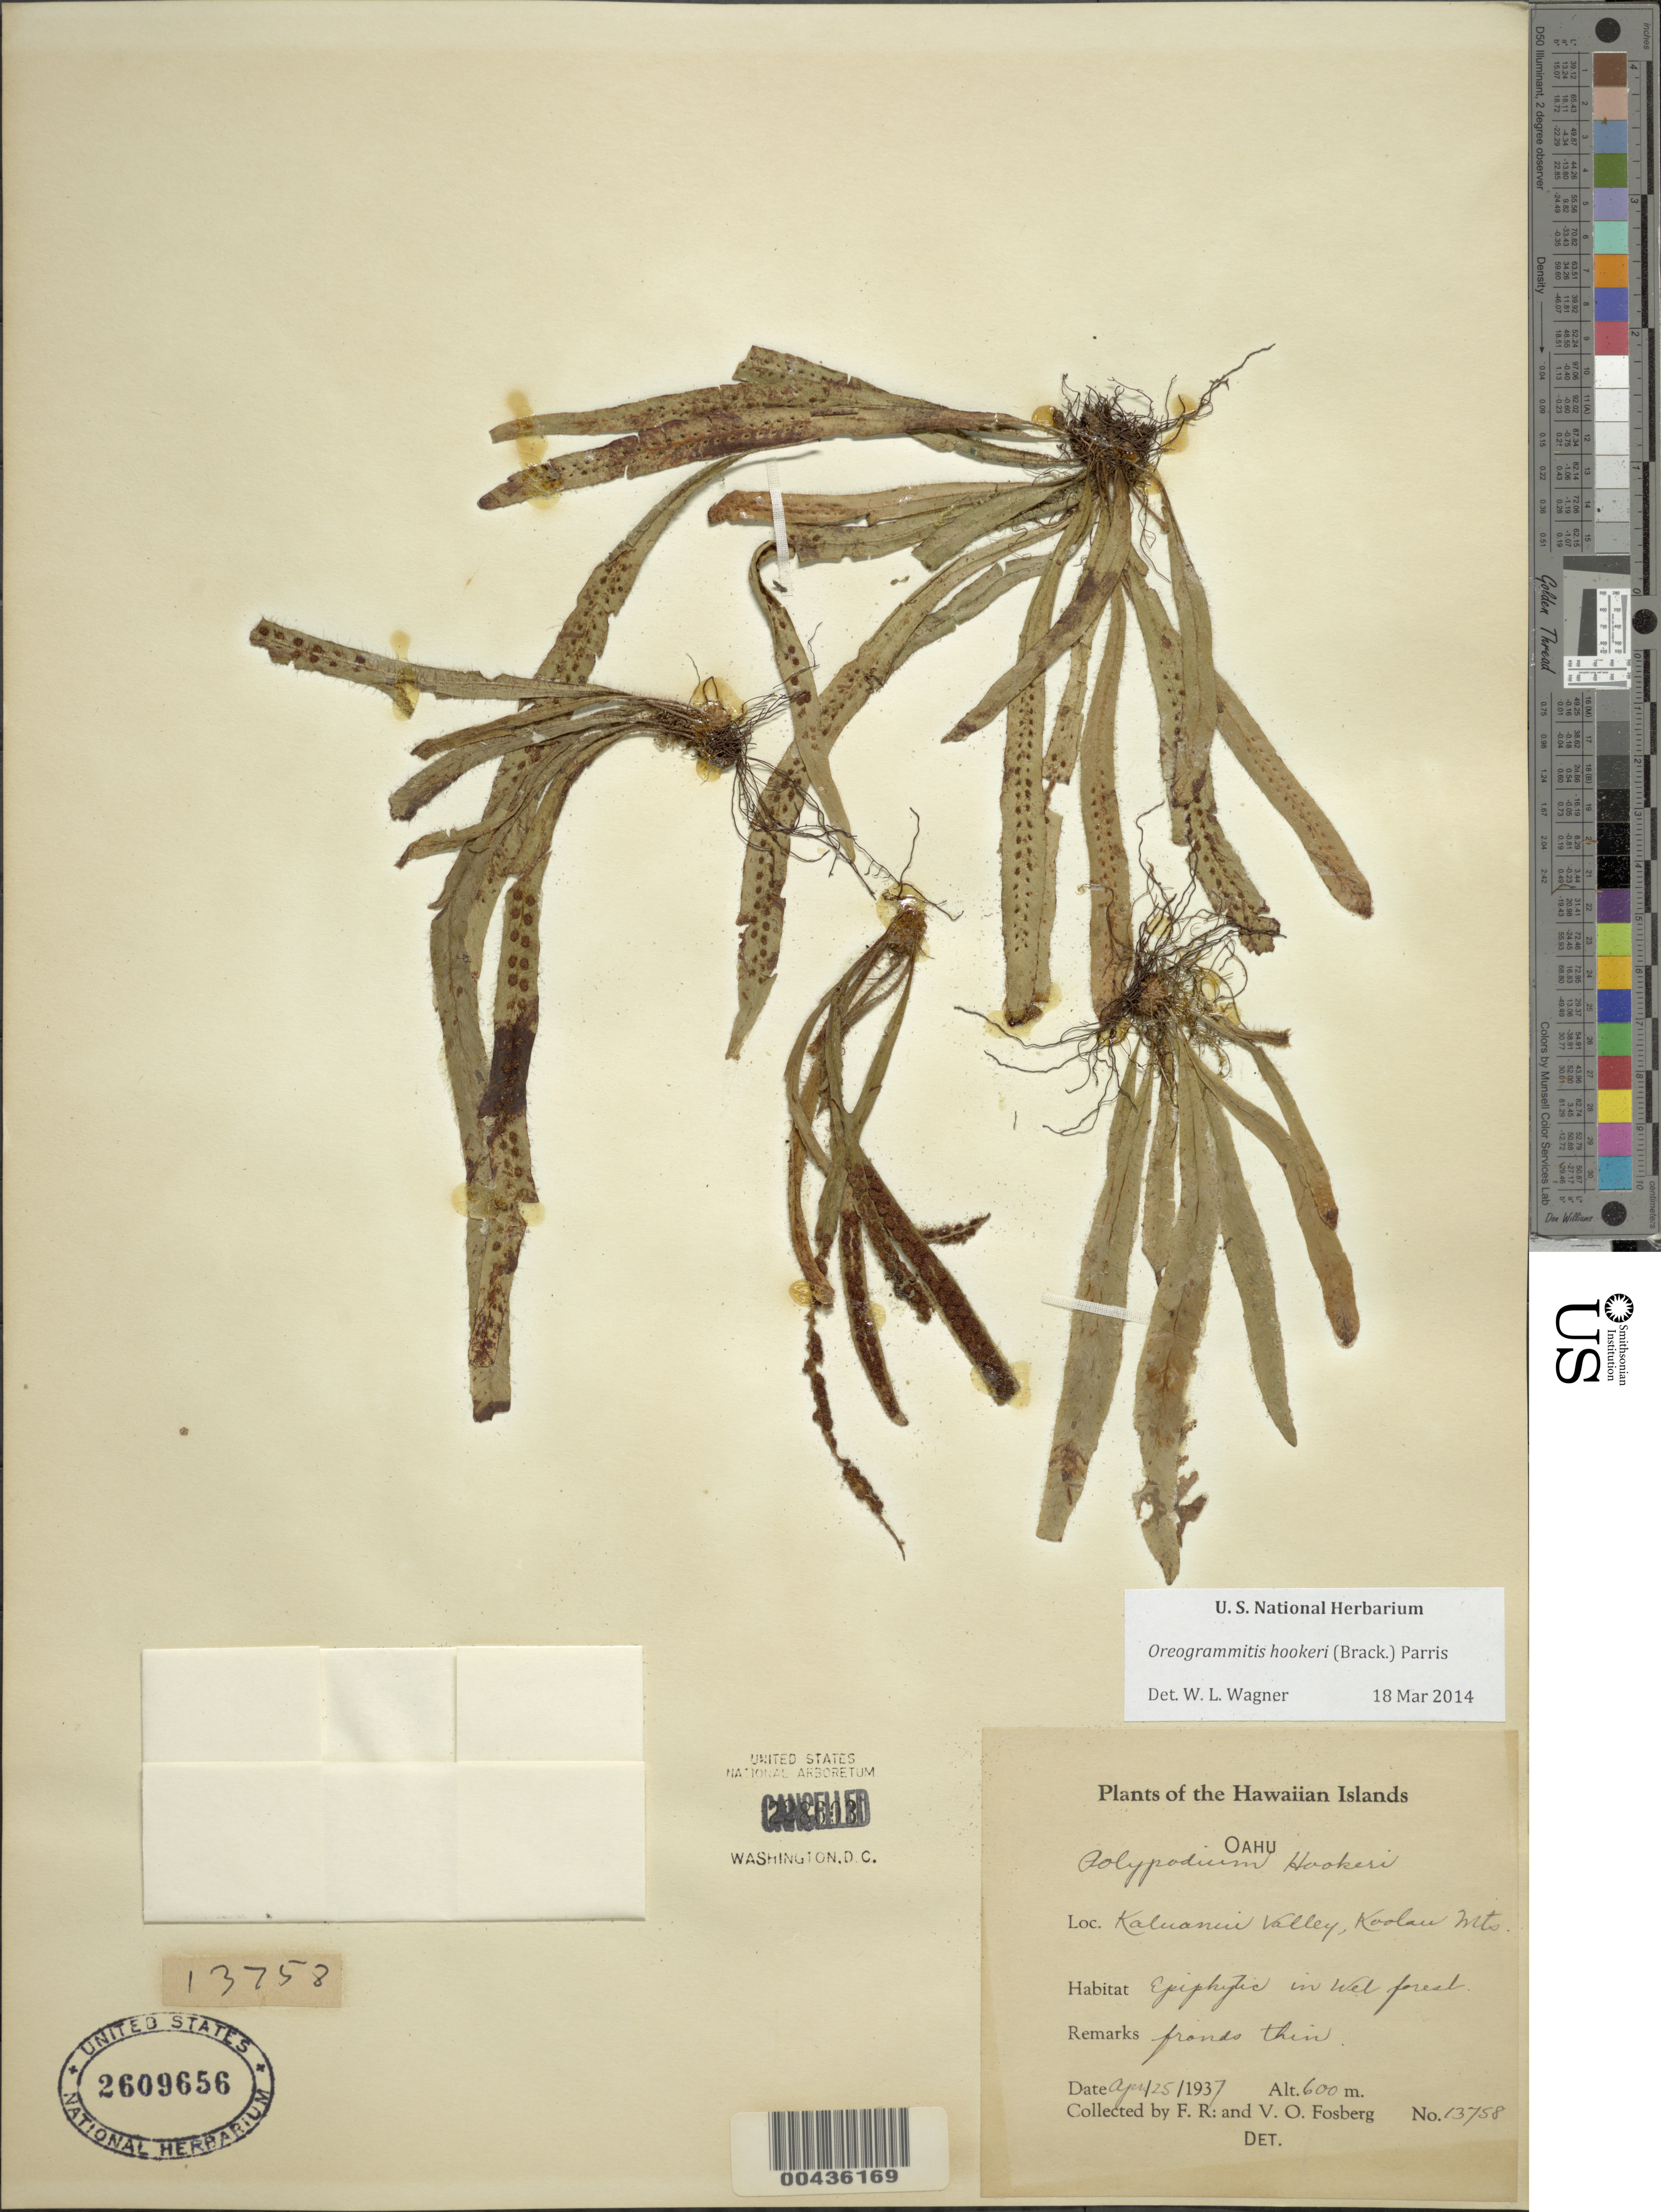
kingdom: Plantae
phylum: Tracheophyta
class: Polypodiopsida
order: Polypodiales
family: Polypodiaceae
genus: Oreogrammitis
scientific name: Oreogrammitis hookeri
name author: (Brack.) Parris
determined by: Wagner, W. L., (BOT), Smithsonian Institution - National Museum of Natural History (UNITED STATES)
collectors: F. R. Fosberg & V. O. Fosberg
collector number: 13758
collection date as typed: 25 Apr 1937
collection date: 1937-04-25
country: United States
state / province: Hawaii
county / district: Honolulu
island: Oahu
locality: Kaluanui Valley, Koolau Mts.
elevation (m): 600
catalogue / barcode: US 2609656